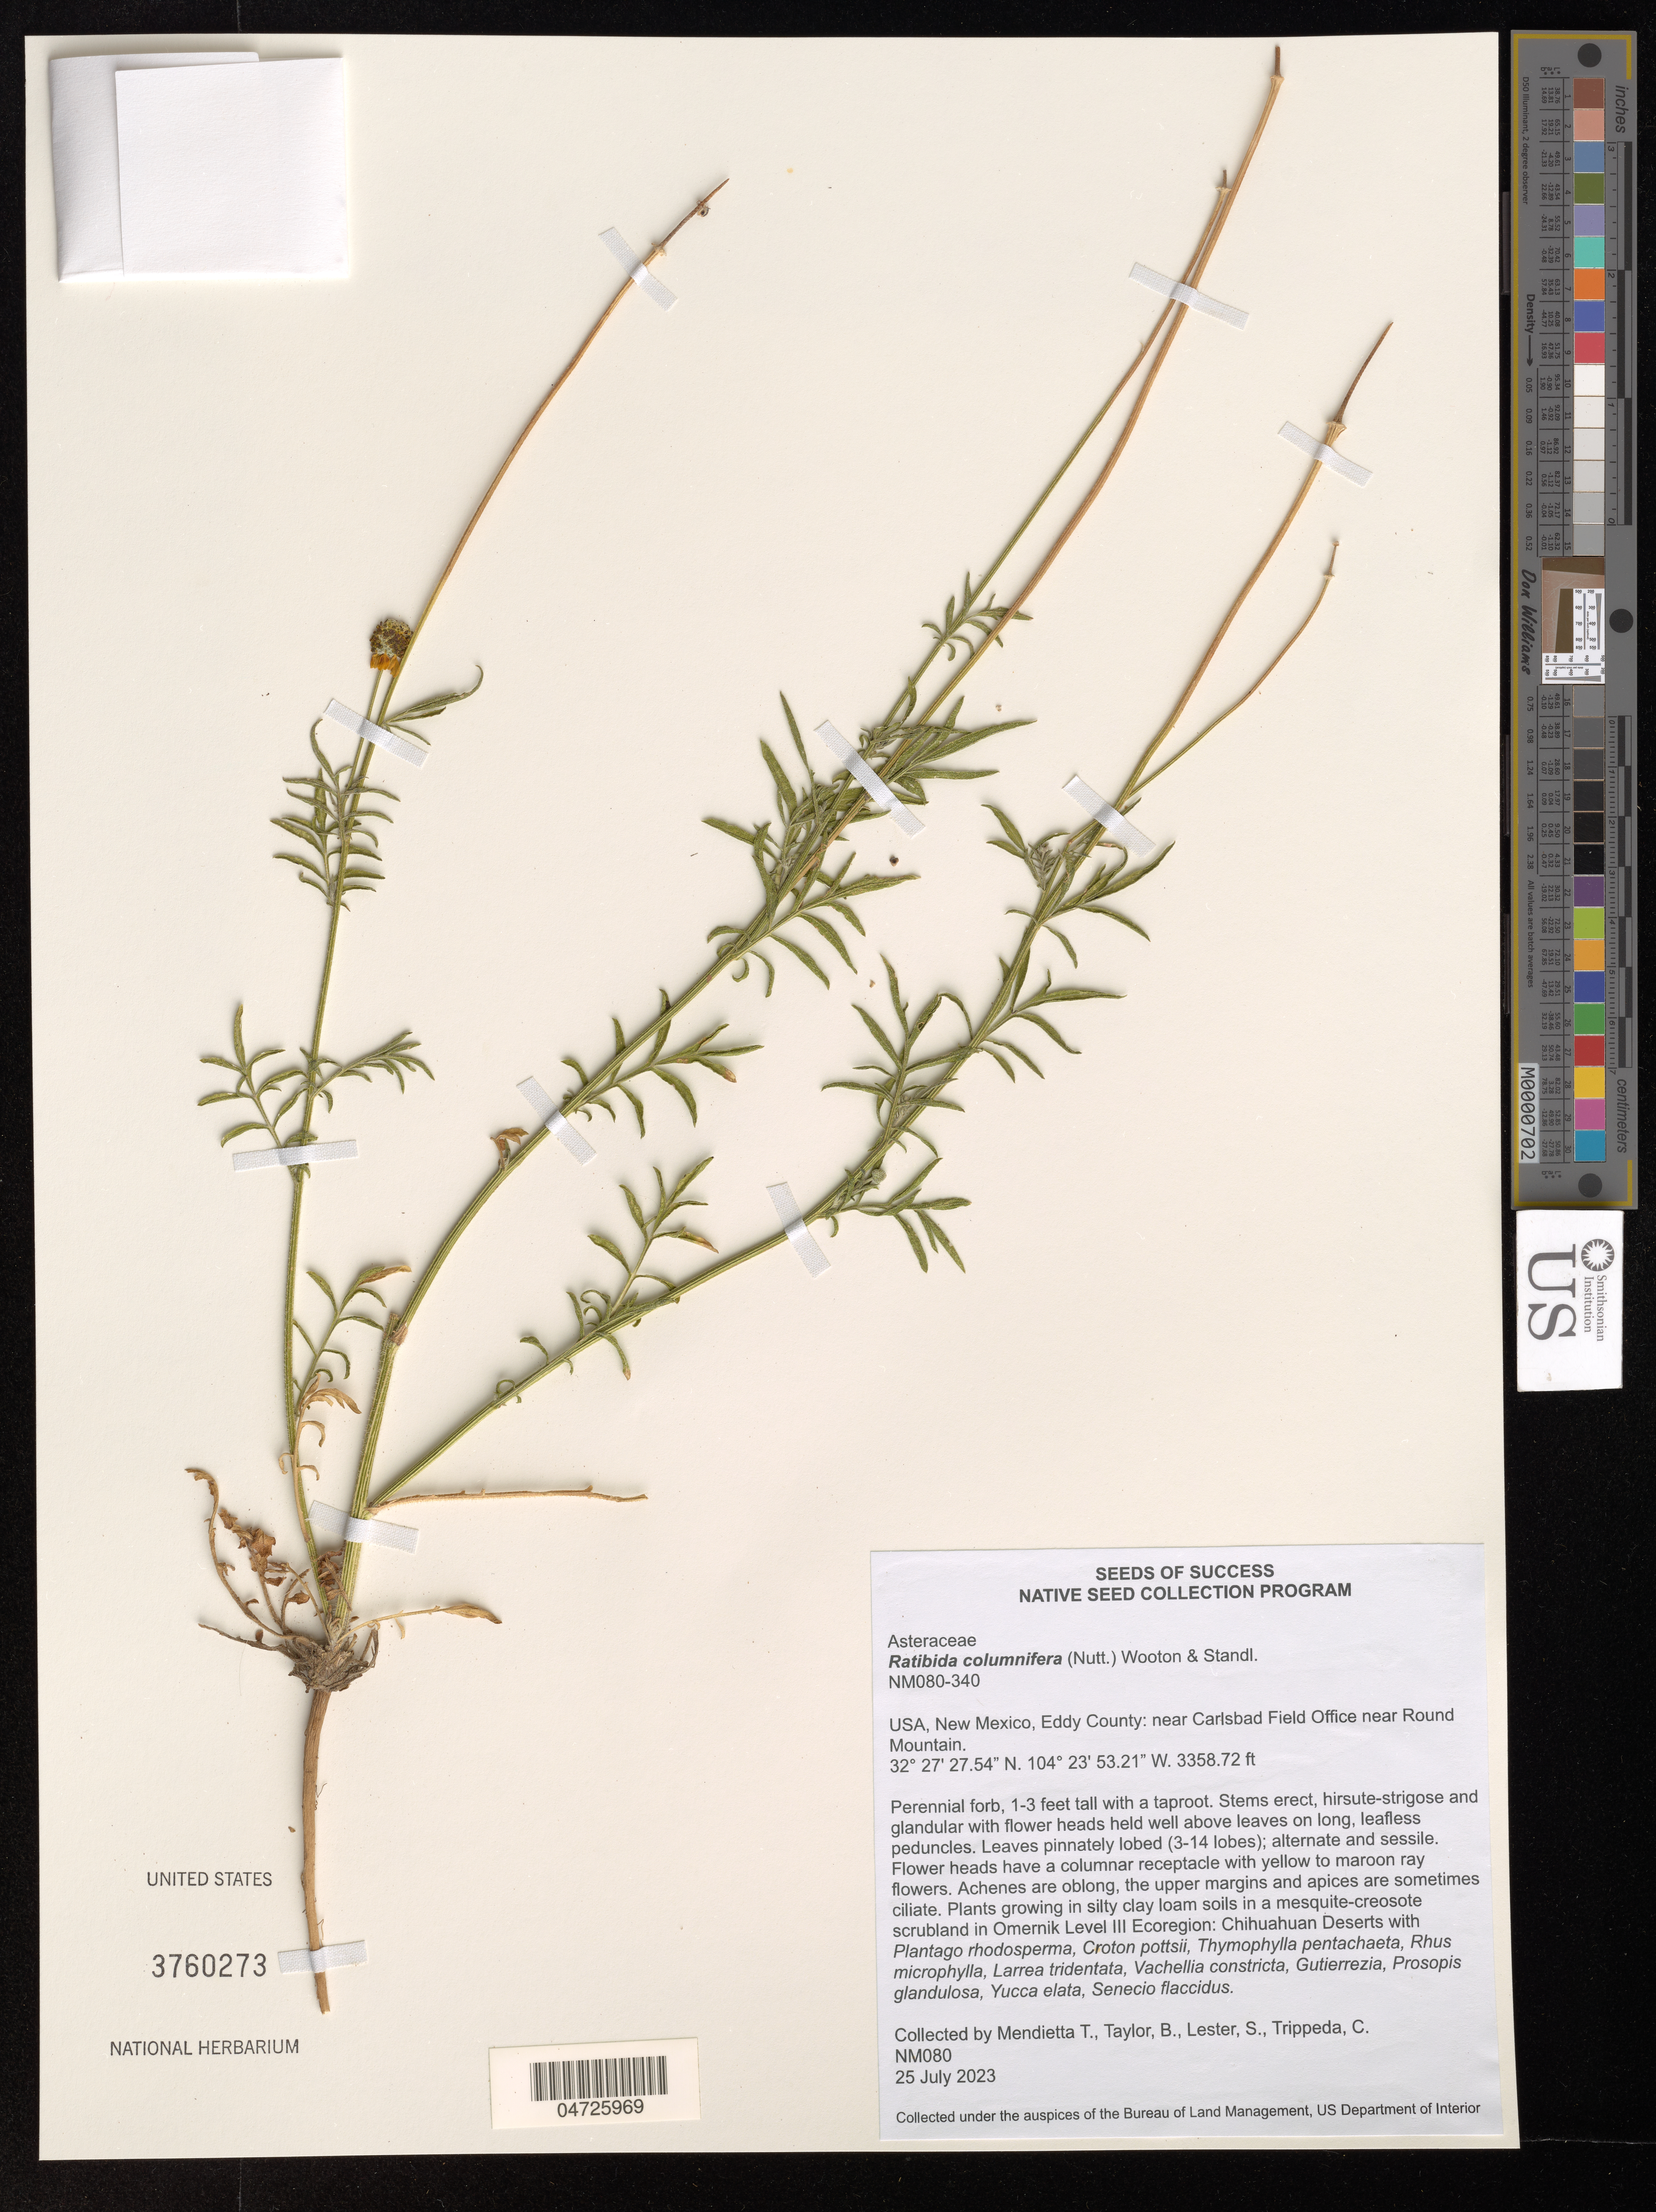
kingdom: Plantae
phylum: Tracheophyta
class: Magnoliopsida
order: Asterales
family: Asteraceae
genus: Ratibida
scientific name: Ratibida columnifera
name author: (Nutt.) Wooton & Standl.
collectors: T. Mendietta & B. Taylor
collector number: NM080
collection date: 2023-07-25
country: United States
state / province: New Mexico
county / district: Eddy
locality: Eddy County: near Carlsbad Field Office near Round Mountain. Plants growing in silty clay loam soils in a mesquite-creosote scrubland in Omernik Level III Ecoregion: Chihuahuan Deserts.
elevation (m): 1023.74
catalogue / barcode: US 3760273